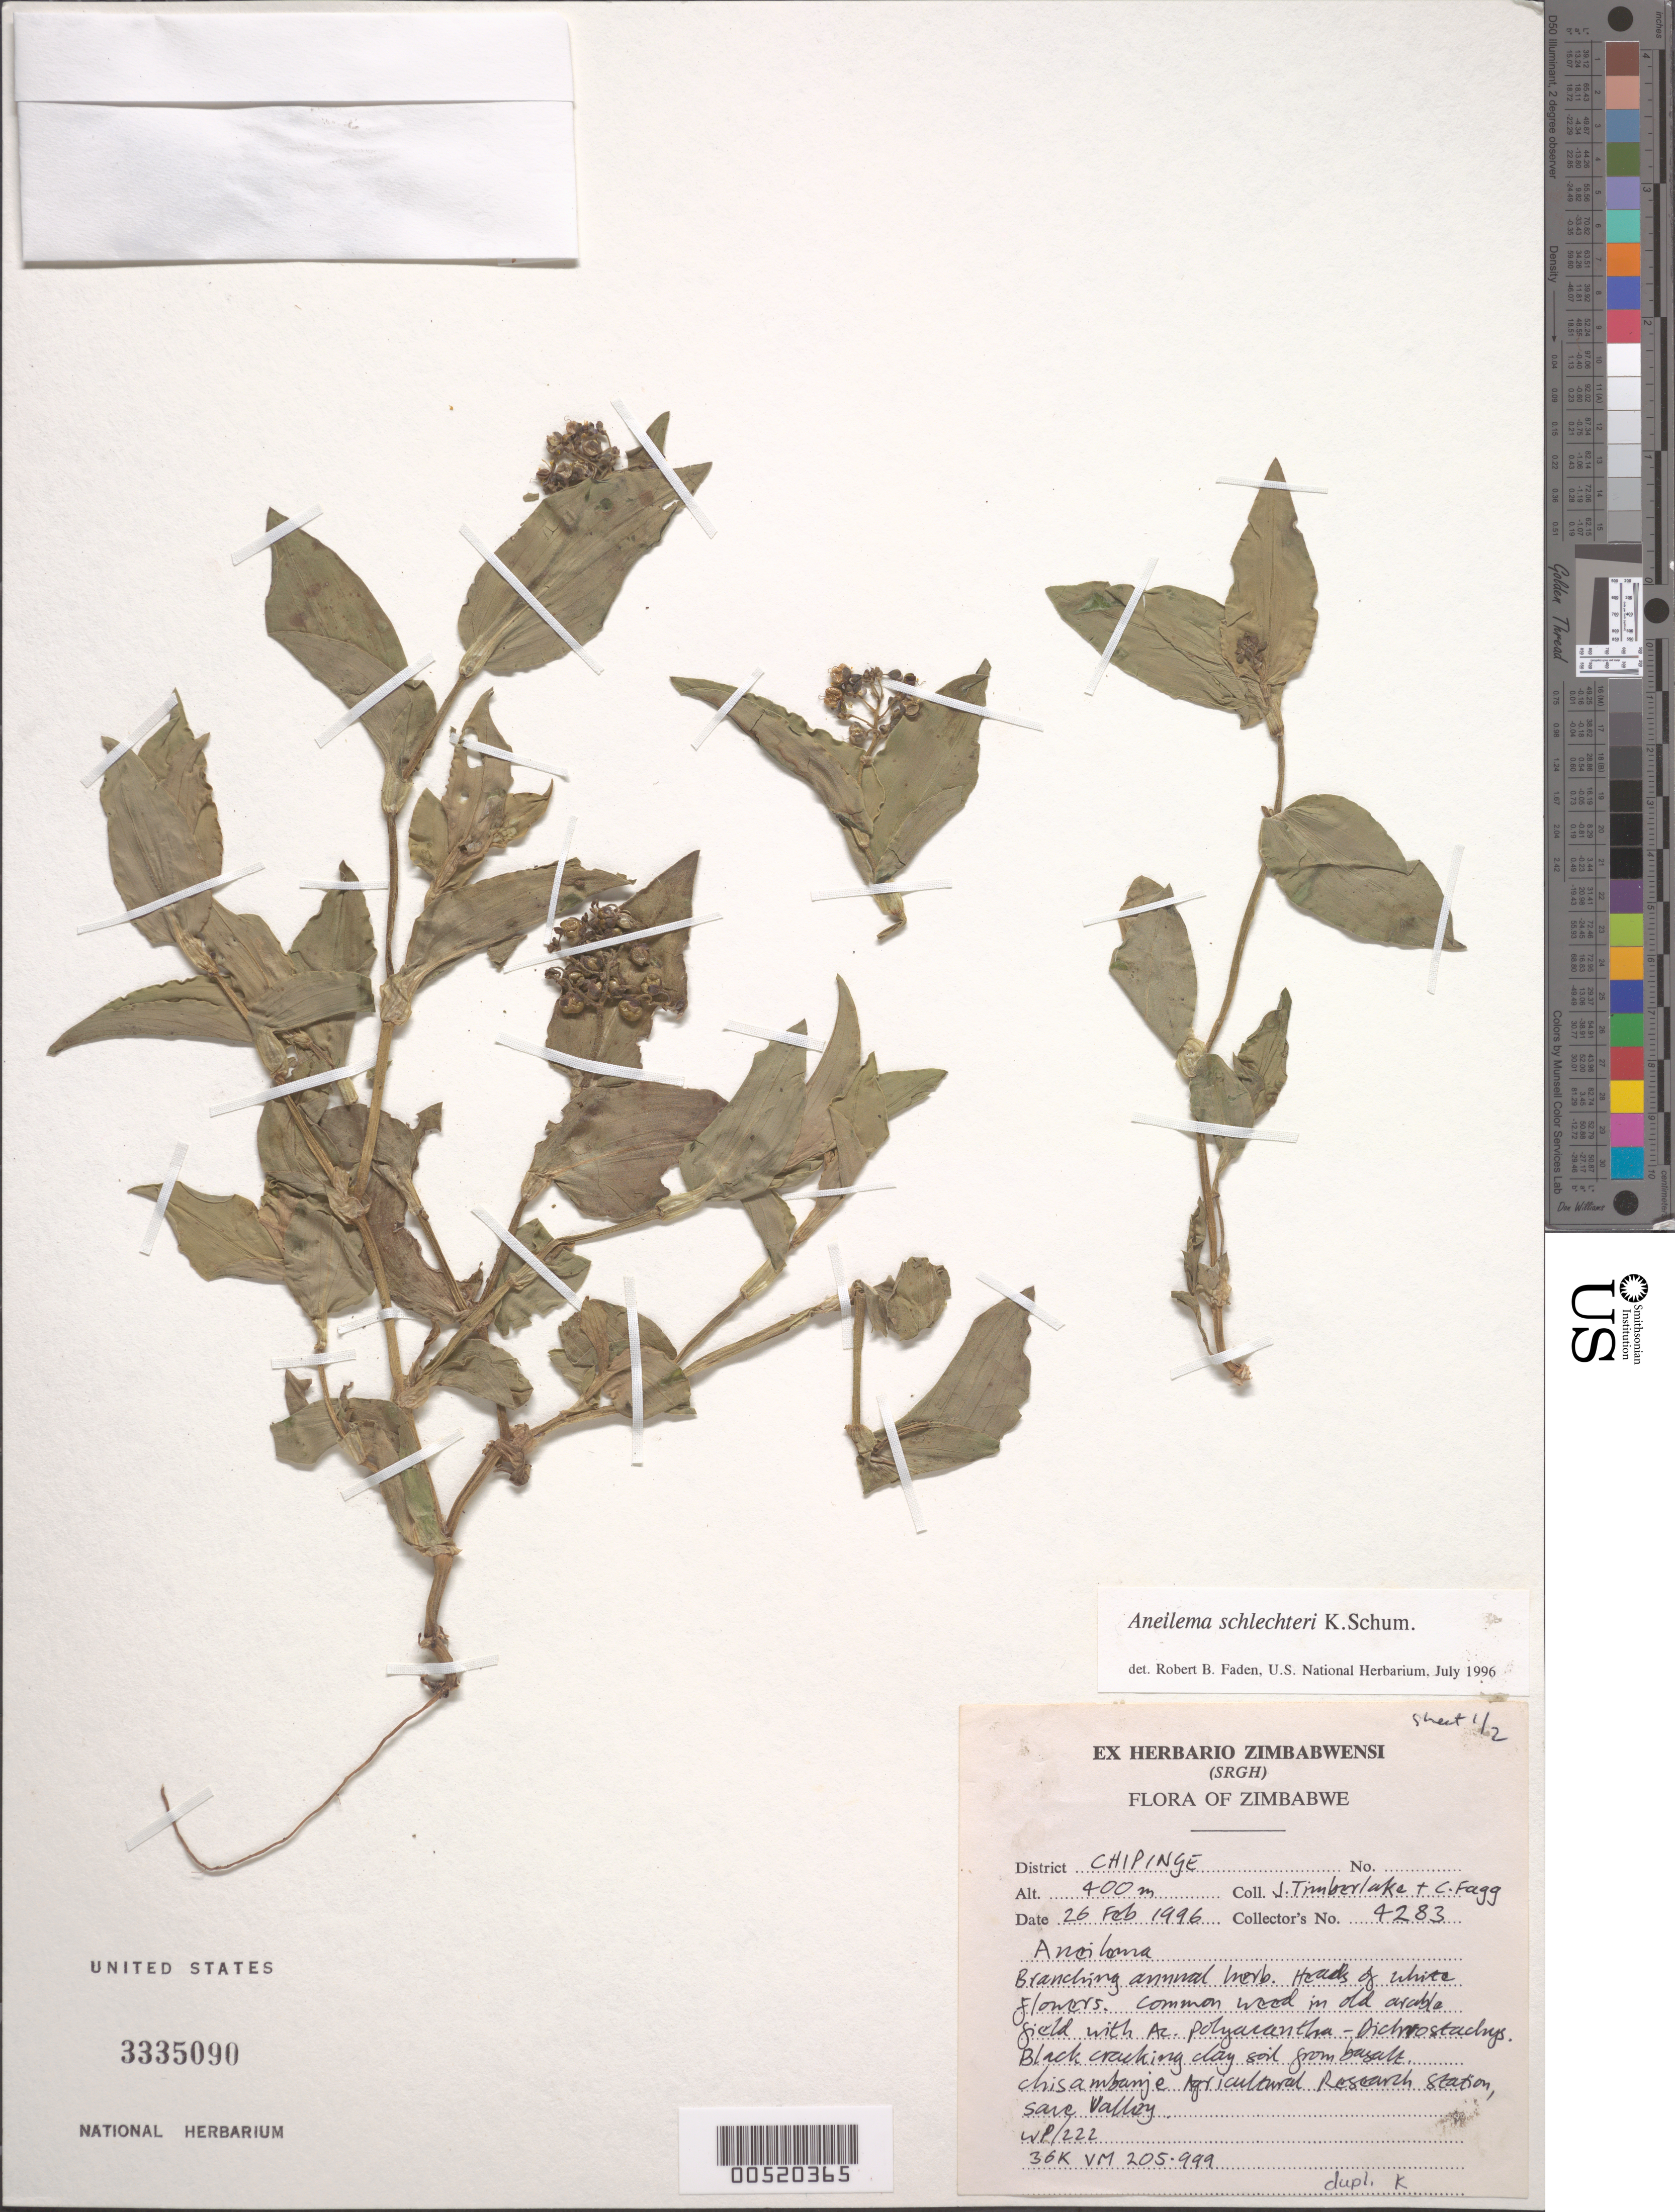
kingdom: Plantae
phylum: Tracheophyta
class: Liliopsida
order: Commelinales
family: Commelinaceae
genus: Aneilema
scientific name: Aneilema schlechteri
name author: Kunth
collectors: J. Timberlake & C. Fagg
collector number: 4283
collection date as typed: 26 Feb 1996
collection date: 1996-02-26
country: Zimbabwe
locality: Chipinge, chizambanje agriculteral research station, save valley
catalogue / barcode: US 3335090